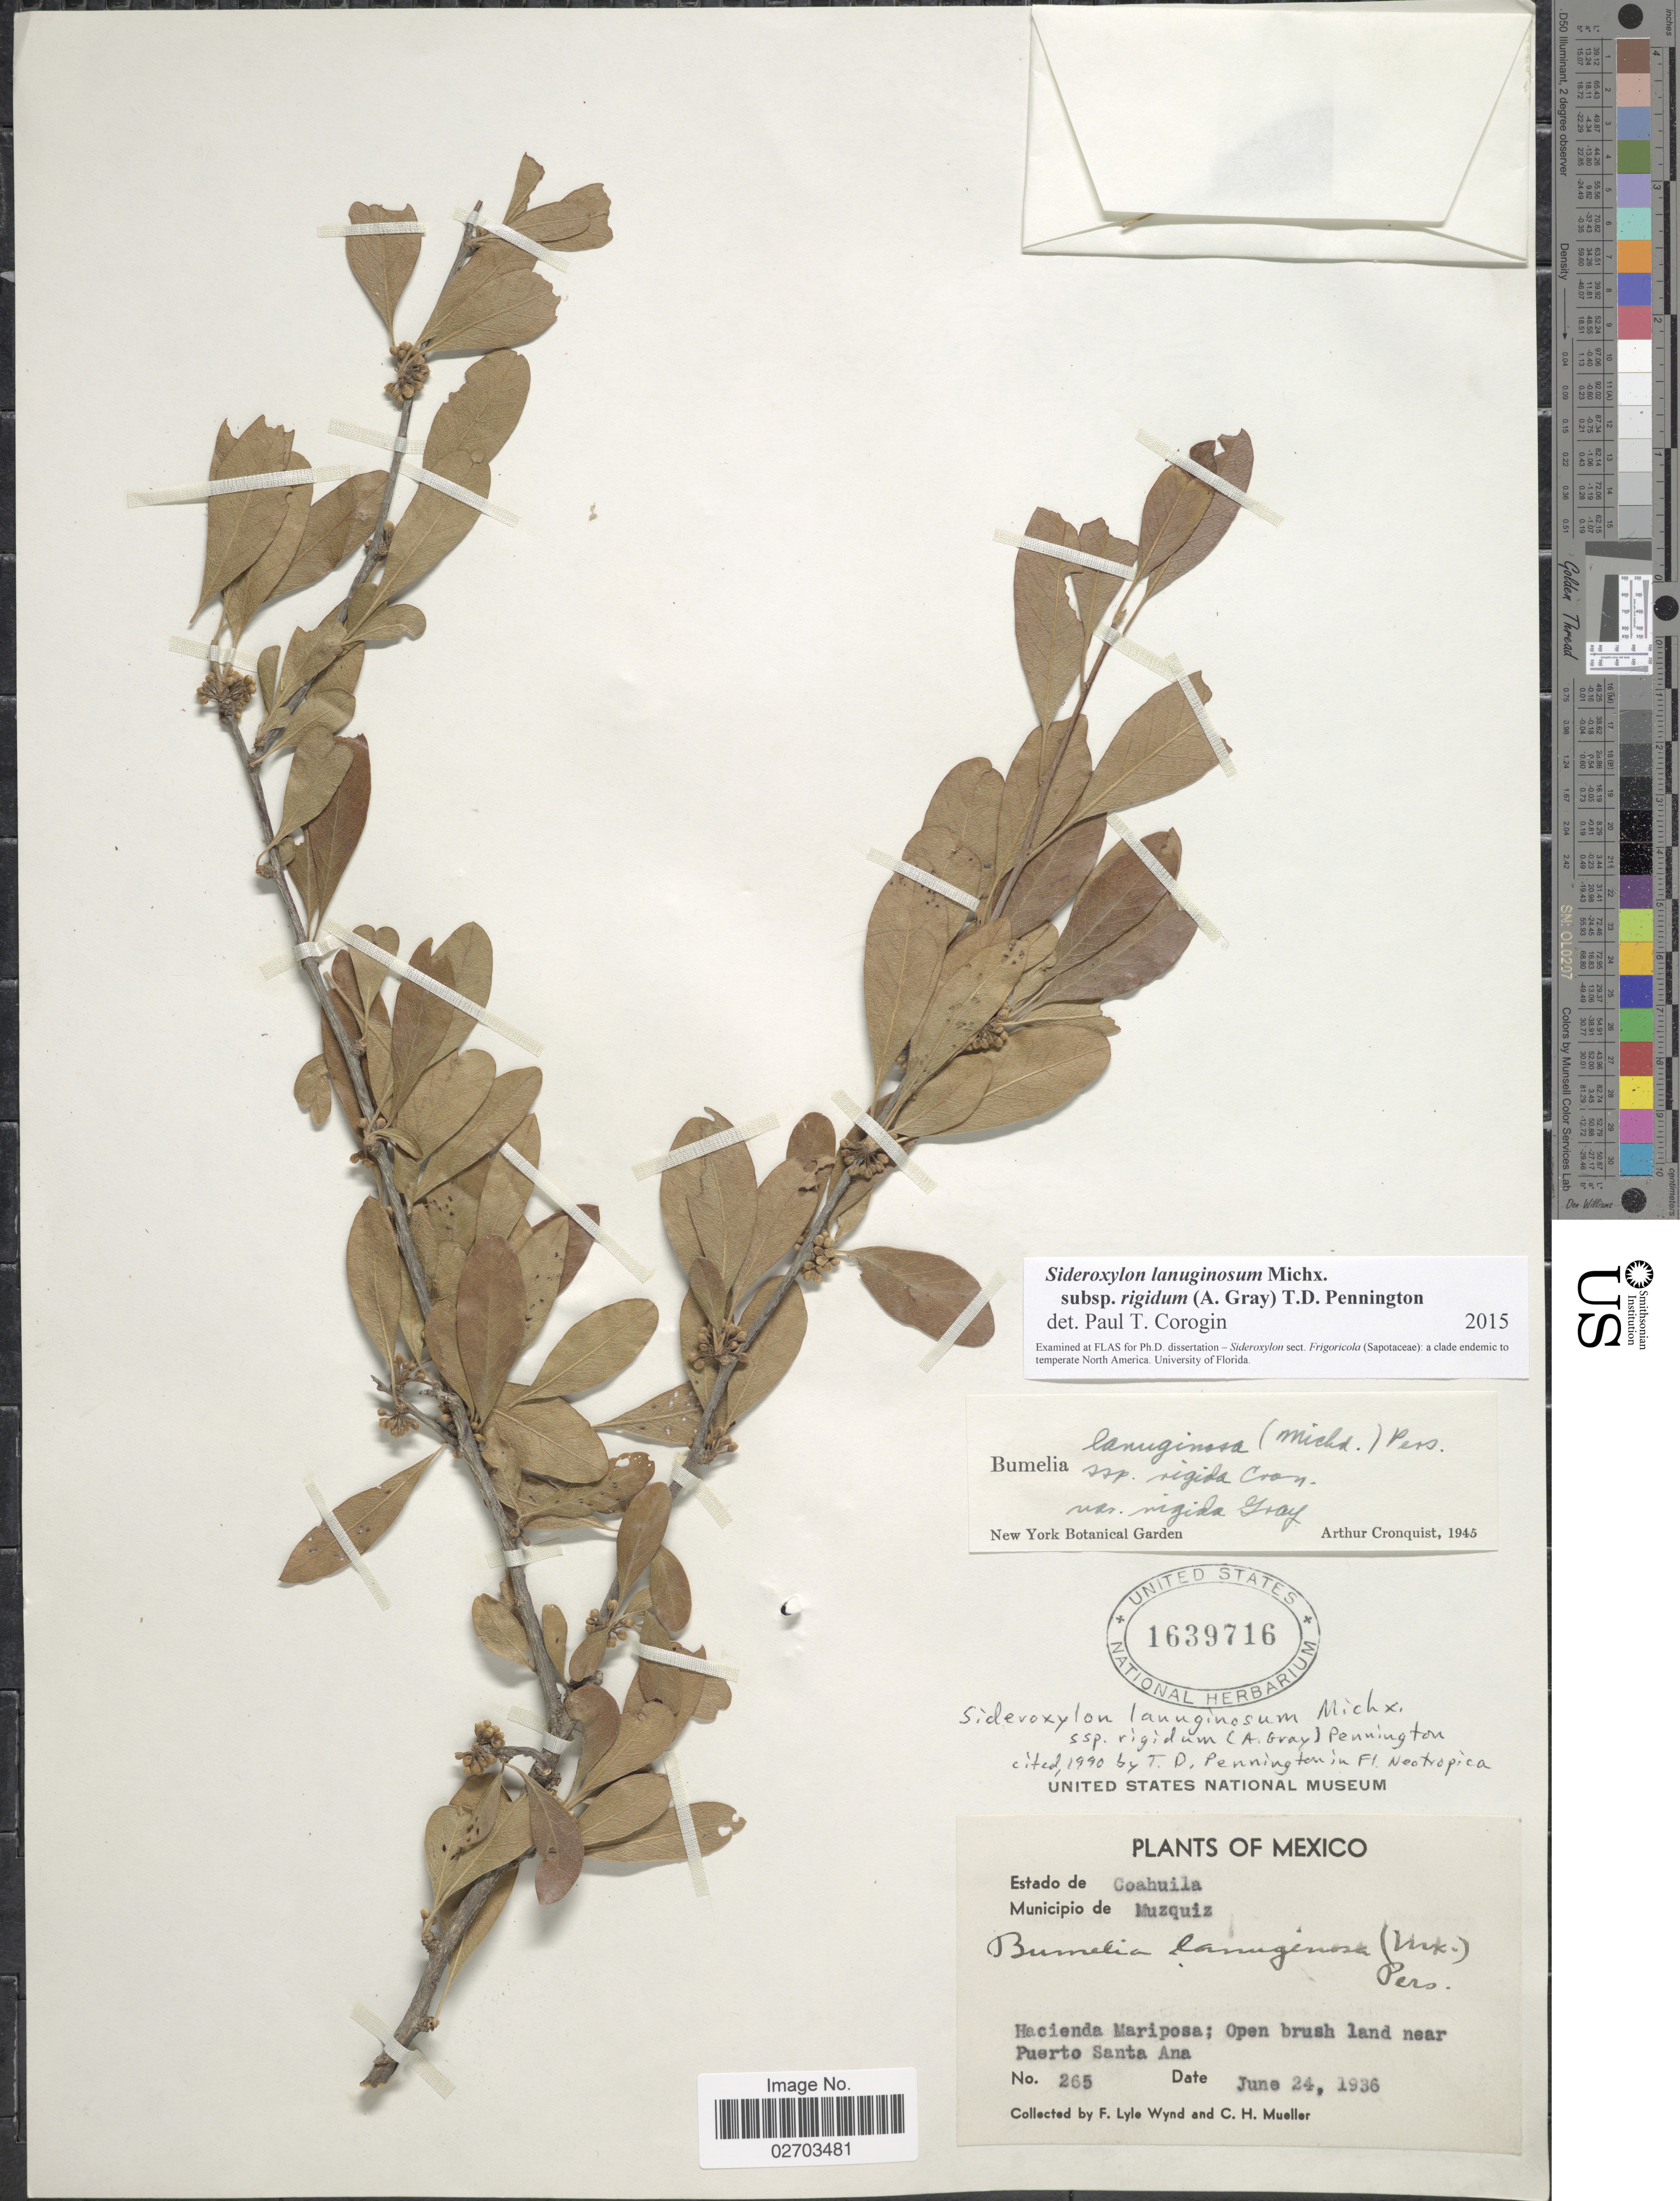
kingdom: Plantae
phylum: Tracheophyta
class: Magnoliopsida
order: Ericales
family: Sapotaceae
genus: Sideroxylon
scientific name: Sideroxylon lanuginosum subsp. rigidum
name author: (A. Gray) T.D. Penn.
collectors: F. L. Wynd & C. H. Mueller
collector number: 265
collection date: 1936-06-24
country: Mexico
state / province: Coahuila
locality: Municipio de Muzquiz, Hacienda Mariposa; open brush land near Puerto Santa Ana.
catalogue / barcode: US 1639716